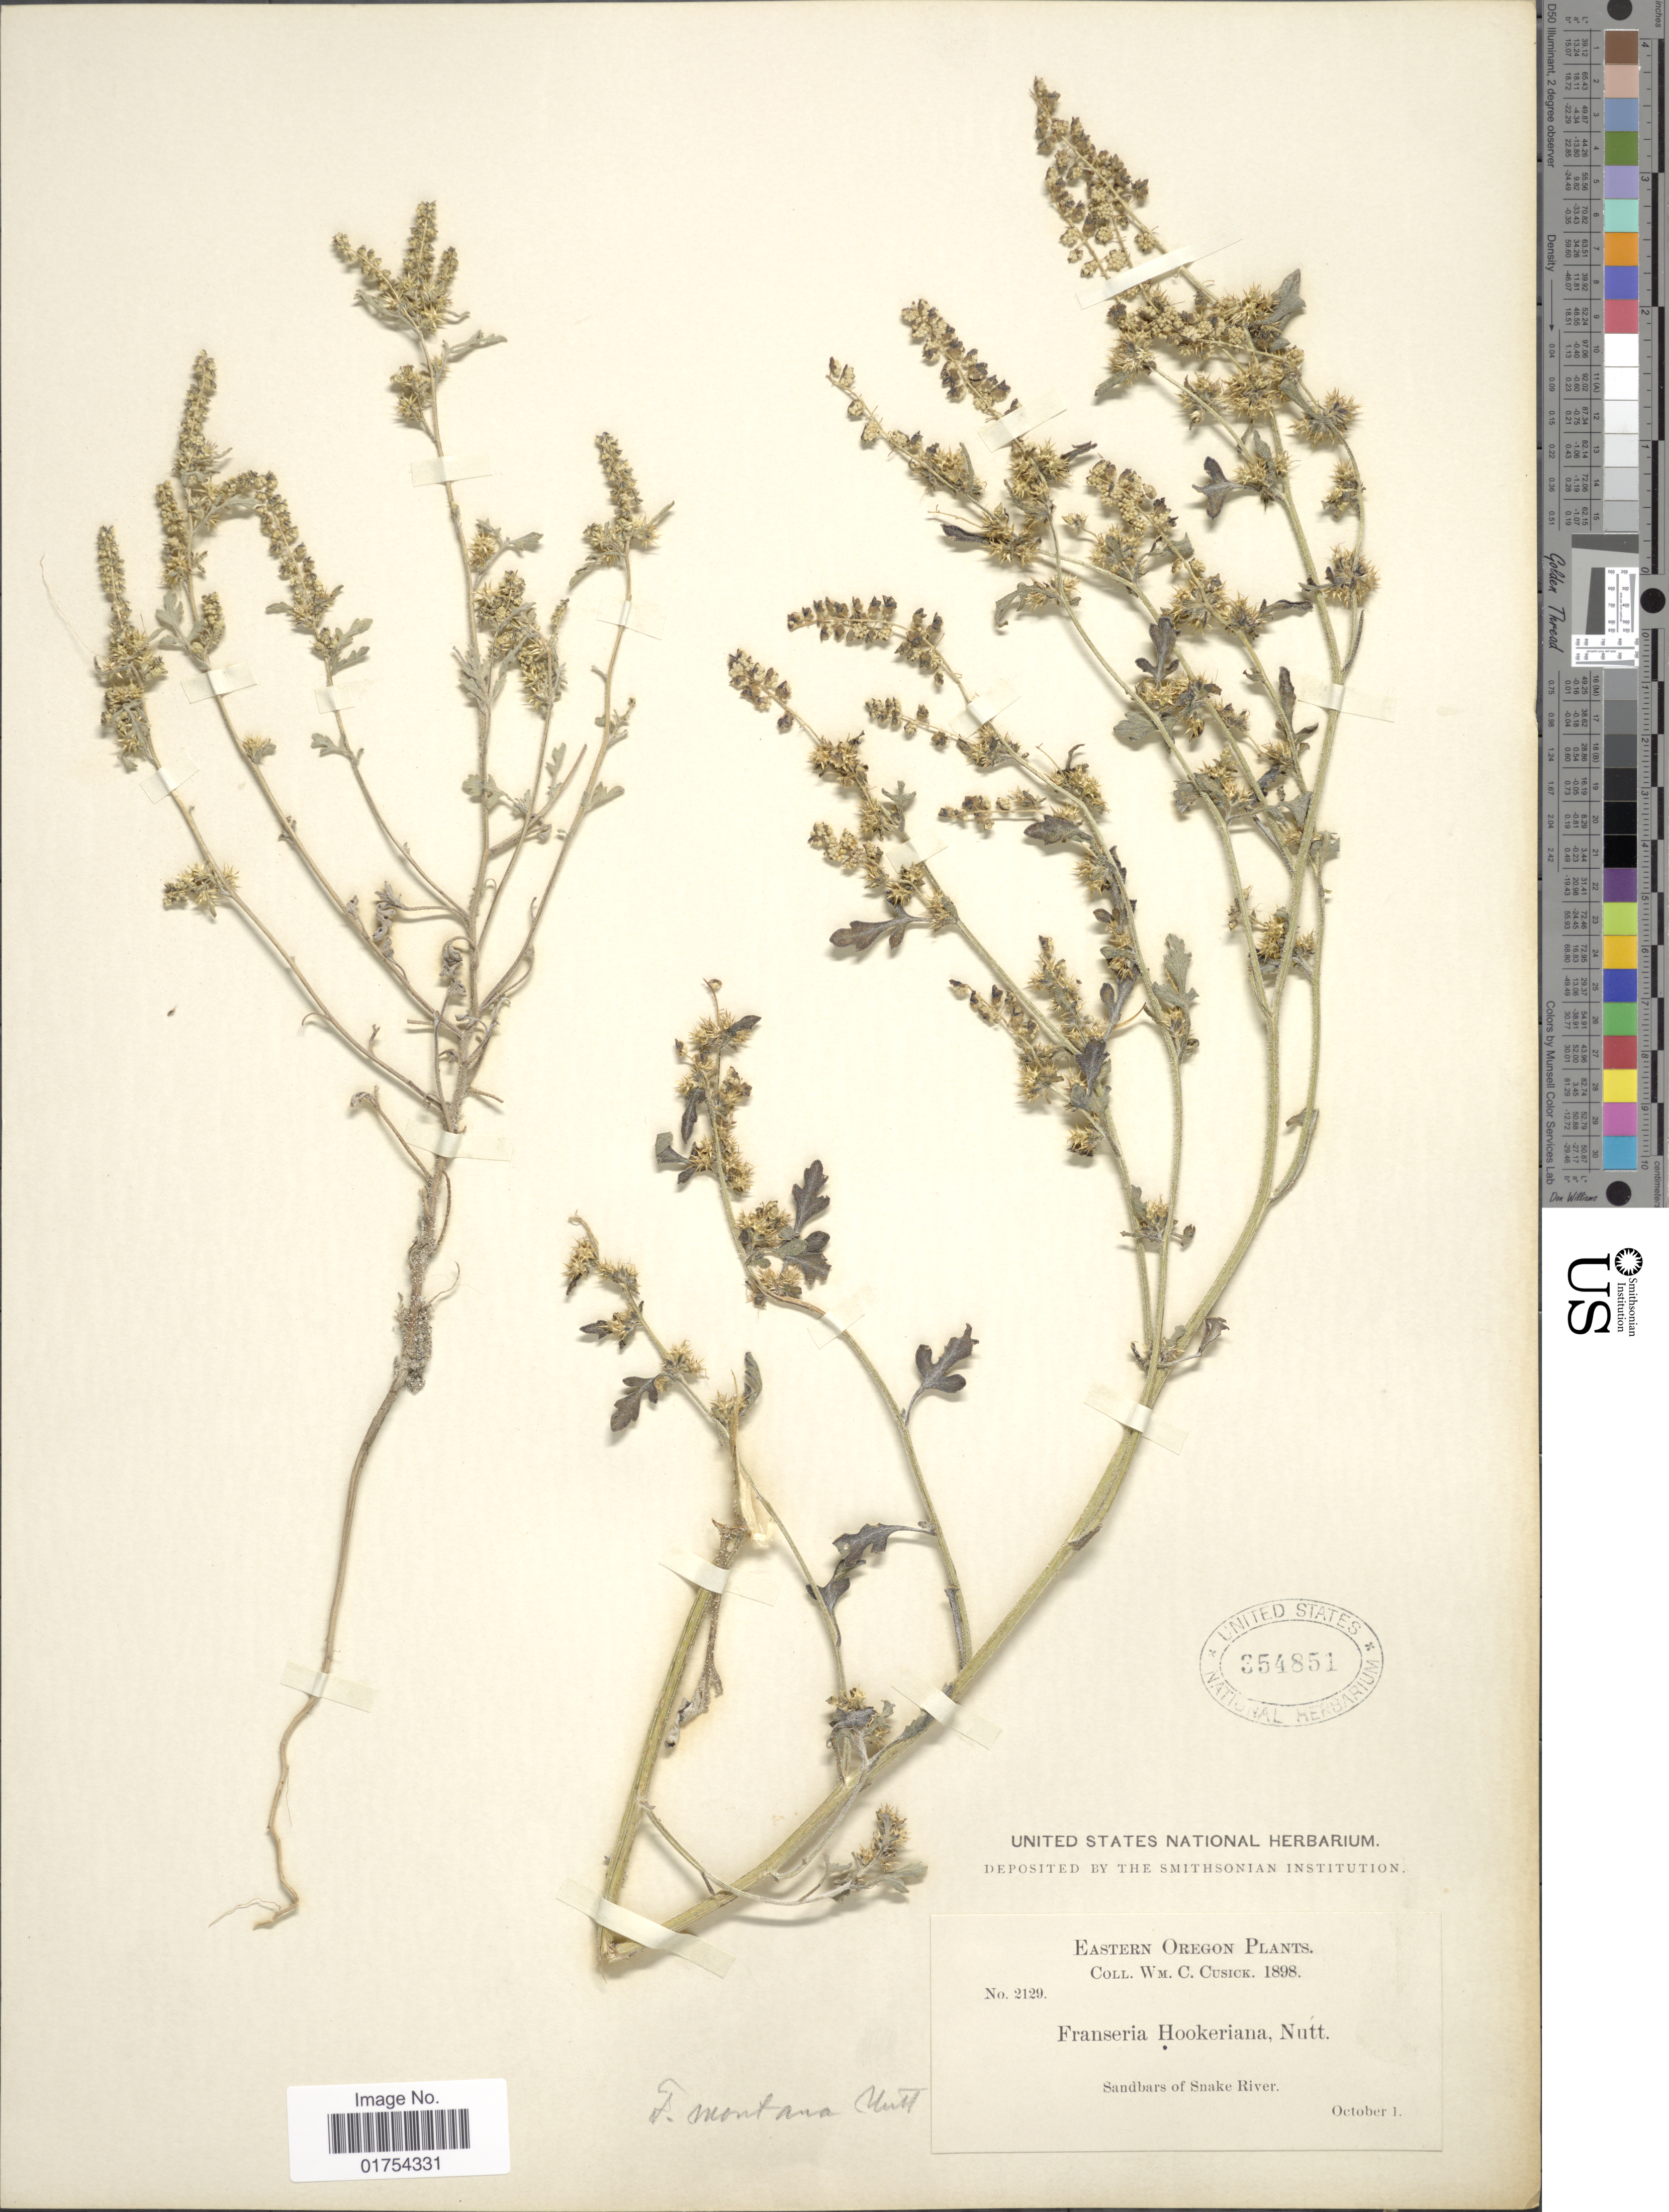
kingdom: Plantae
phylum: Tracheophyta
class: Magnoliopsida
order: Asterales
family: Asteraceae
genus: Franseria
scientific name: Franseria acanthicarpa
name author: Coville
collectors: W. C. Cusick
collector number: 2129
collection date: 1898-10-01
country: United States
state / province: Oregon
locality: Eastern Oregon, Sandbars of Snake River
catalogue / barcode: US 354851